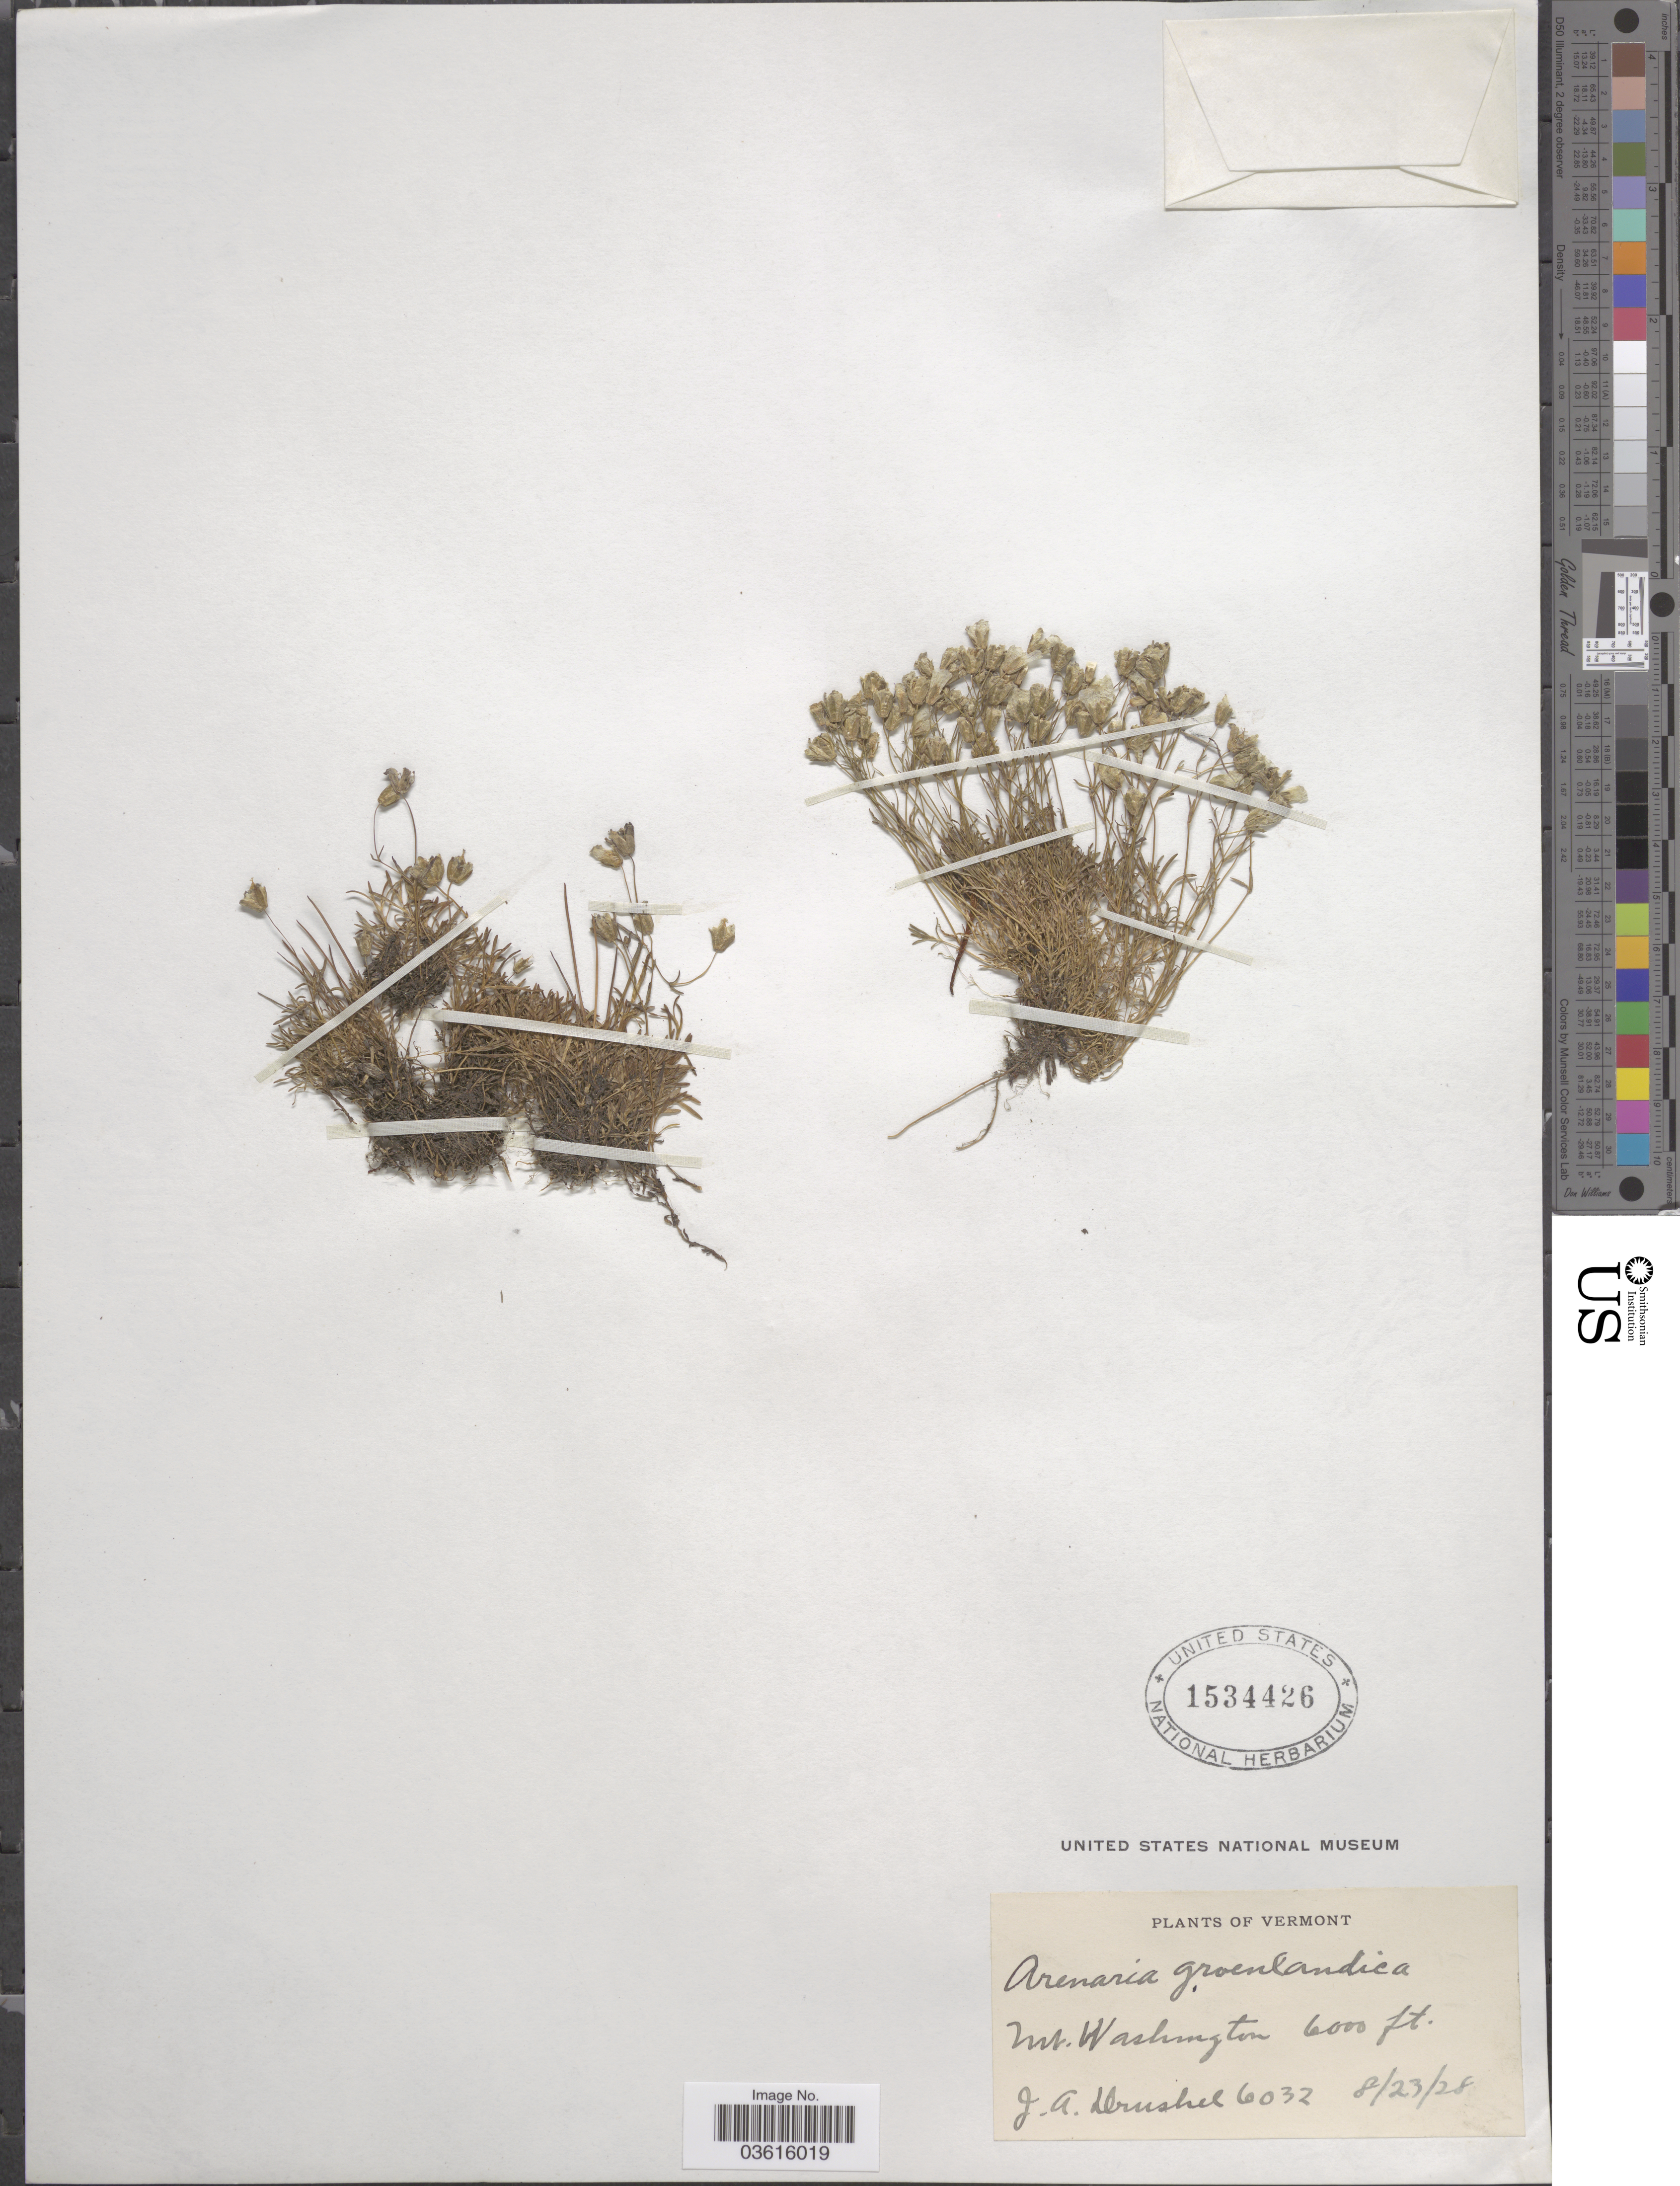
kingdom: Plantae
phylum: Tracheophyta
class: Magnoliopsida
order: Caryophyllales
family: Caryophyllaceae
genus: Minuartia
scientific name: Minuartia groenlandica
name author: (Retz.) Ostenf.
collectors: J. A. Drushel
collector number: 6032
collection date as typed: Transcribed d/m/y: 23/8/28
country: United States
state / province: Vermont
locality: Mt. Washington.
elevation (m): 1829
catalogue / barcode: US 1534426